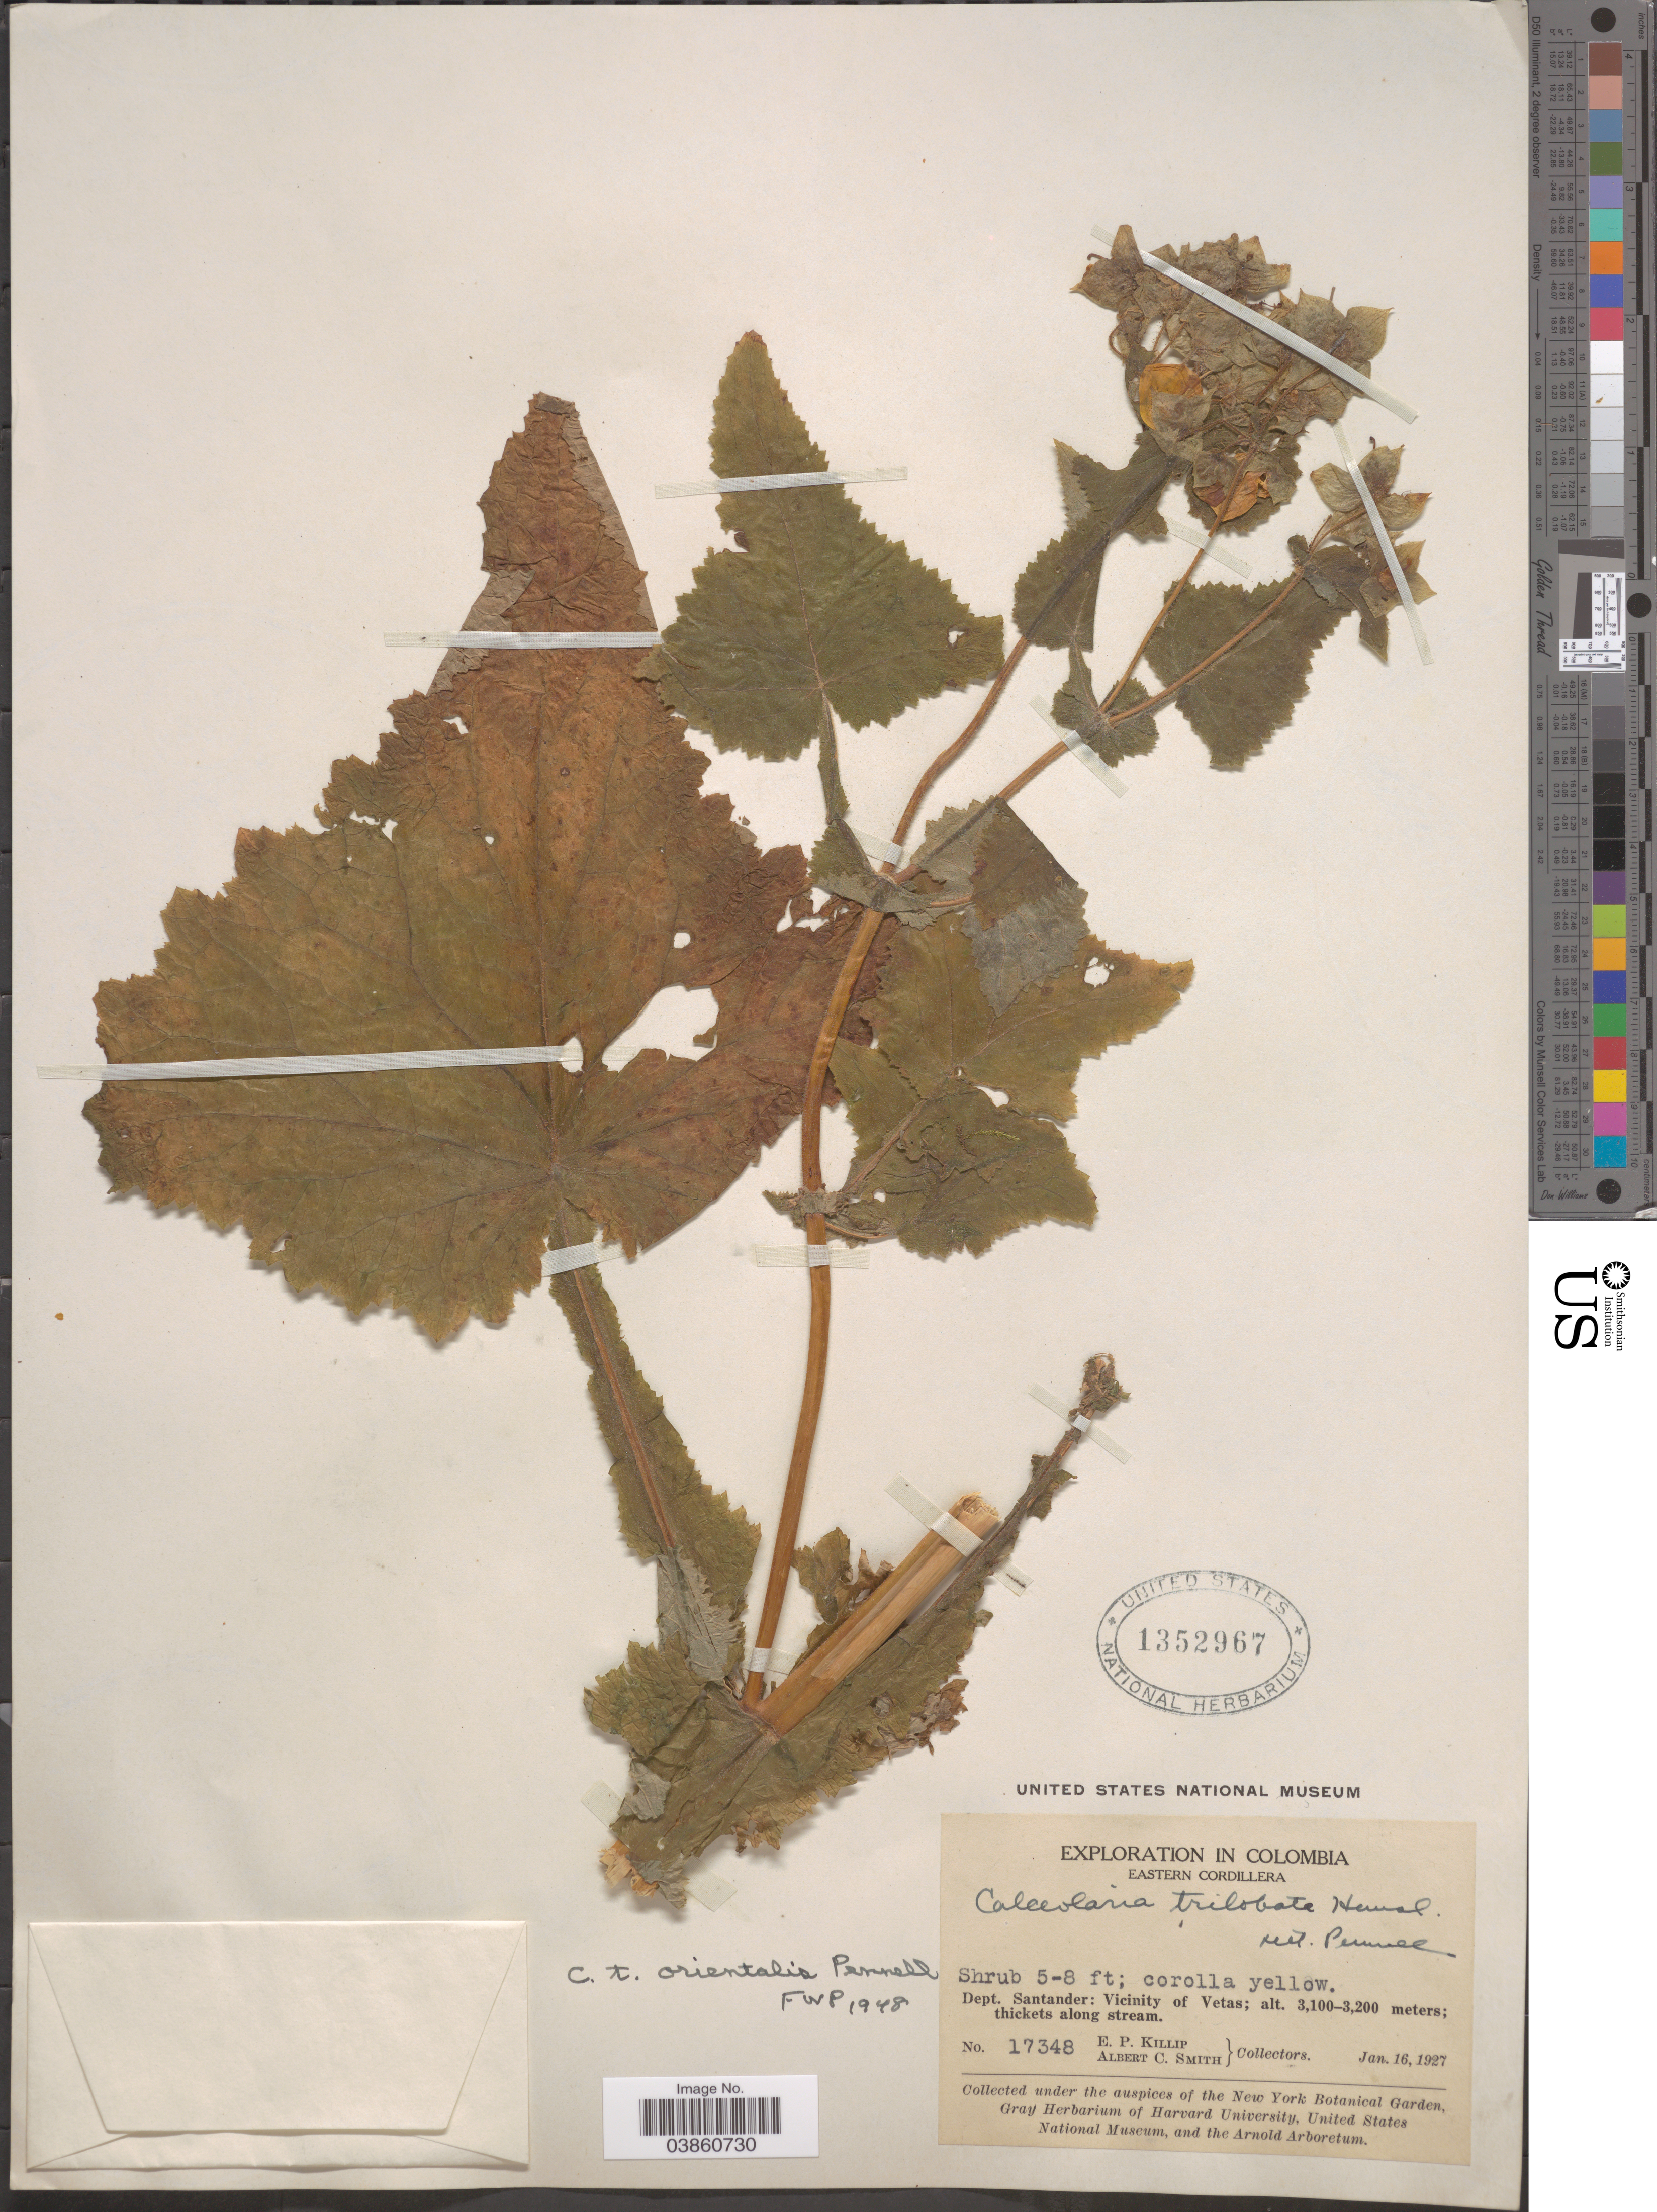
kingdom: Plantae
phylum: Tracheophyta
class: Magnoliopsida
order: Lamiales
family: Calceolariaceae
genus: Calceolaria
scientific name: Calceolaria trilobata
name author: Hemsl.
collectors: E. P. Killip & A. C. Smith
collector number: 17348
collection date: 1927-01-16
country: Colombia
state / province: Santander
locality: Eastern Cordillera. Dept. Santander: Vicinity of Vetas.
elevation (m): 3100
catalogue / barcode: US 1352967